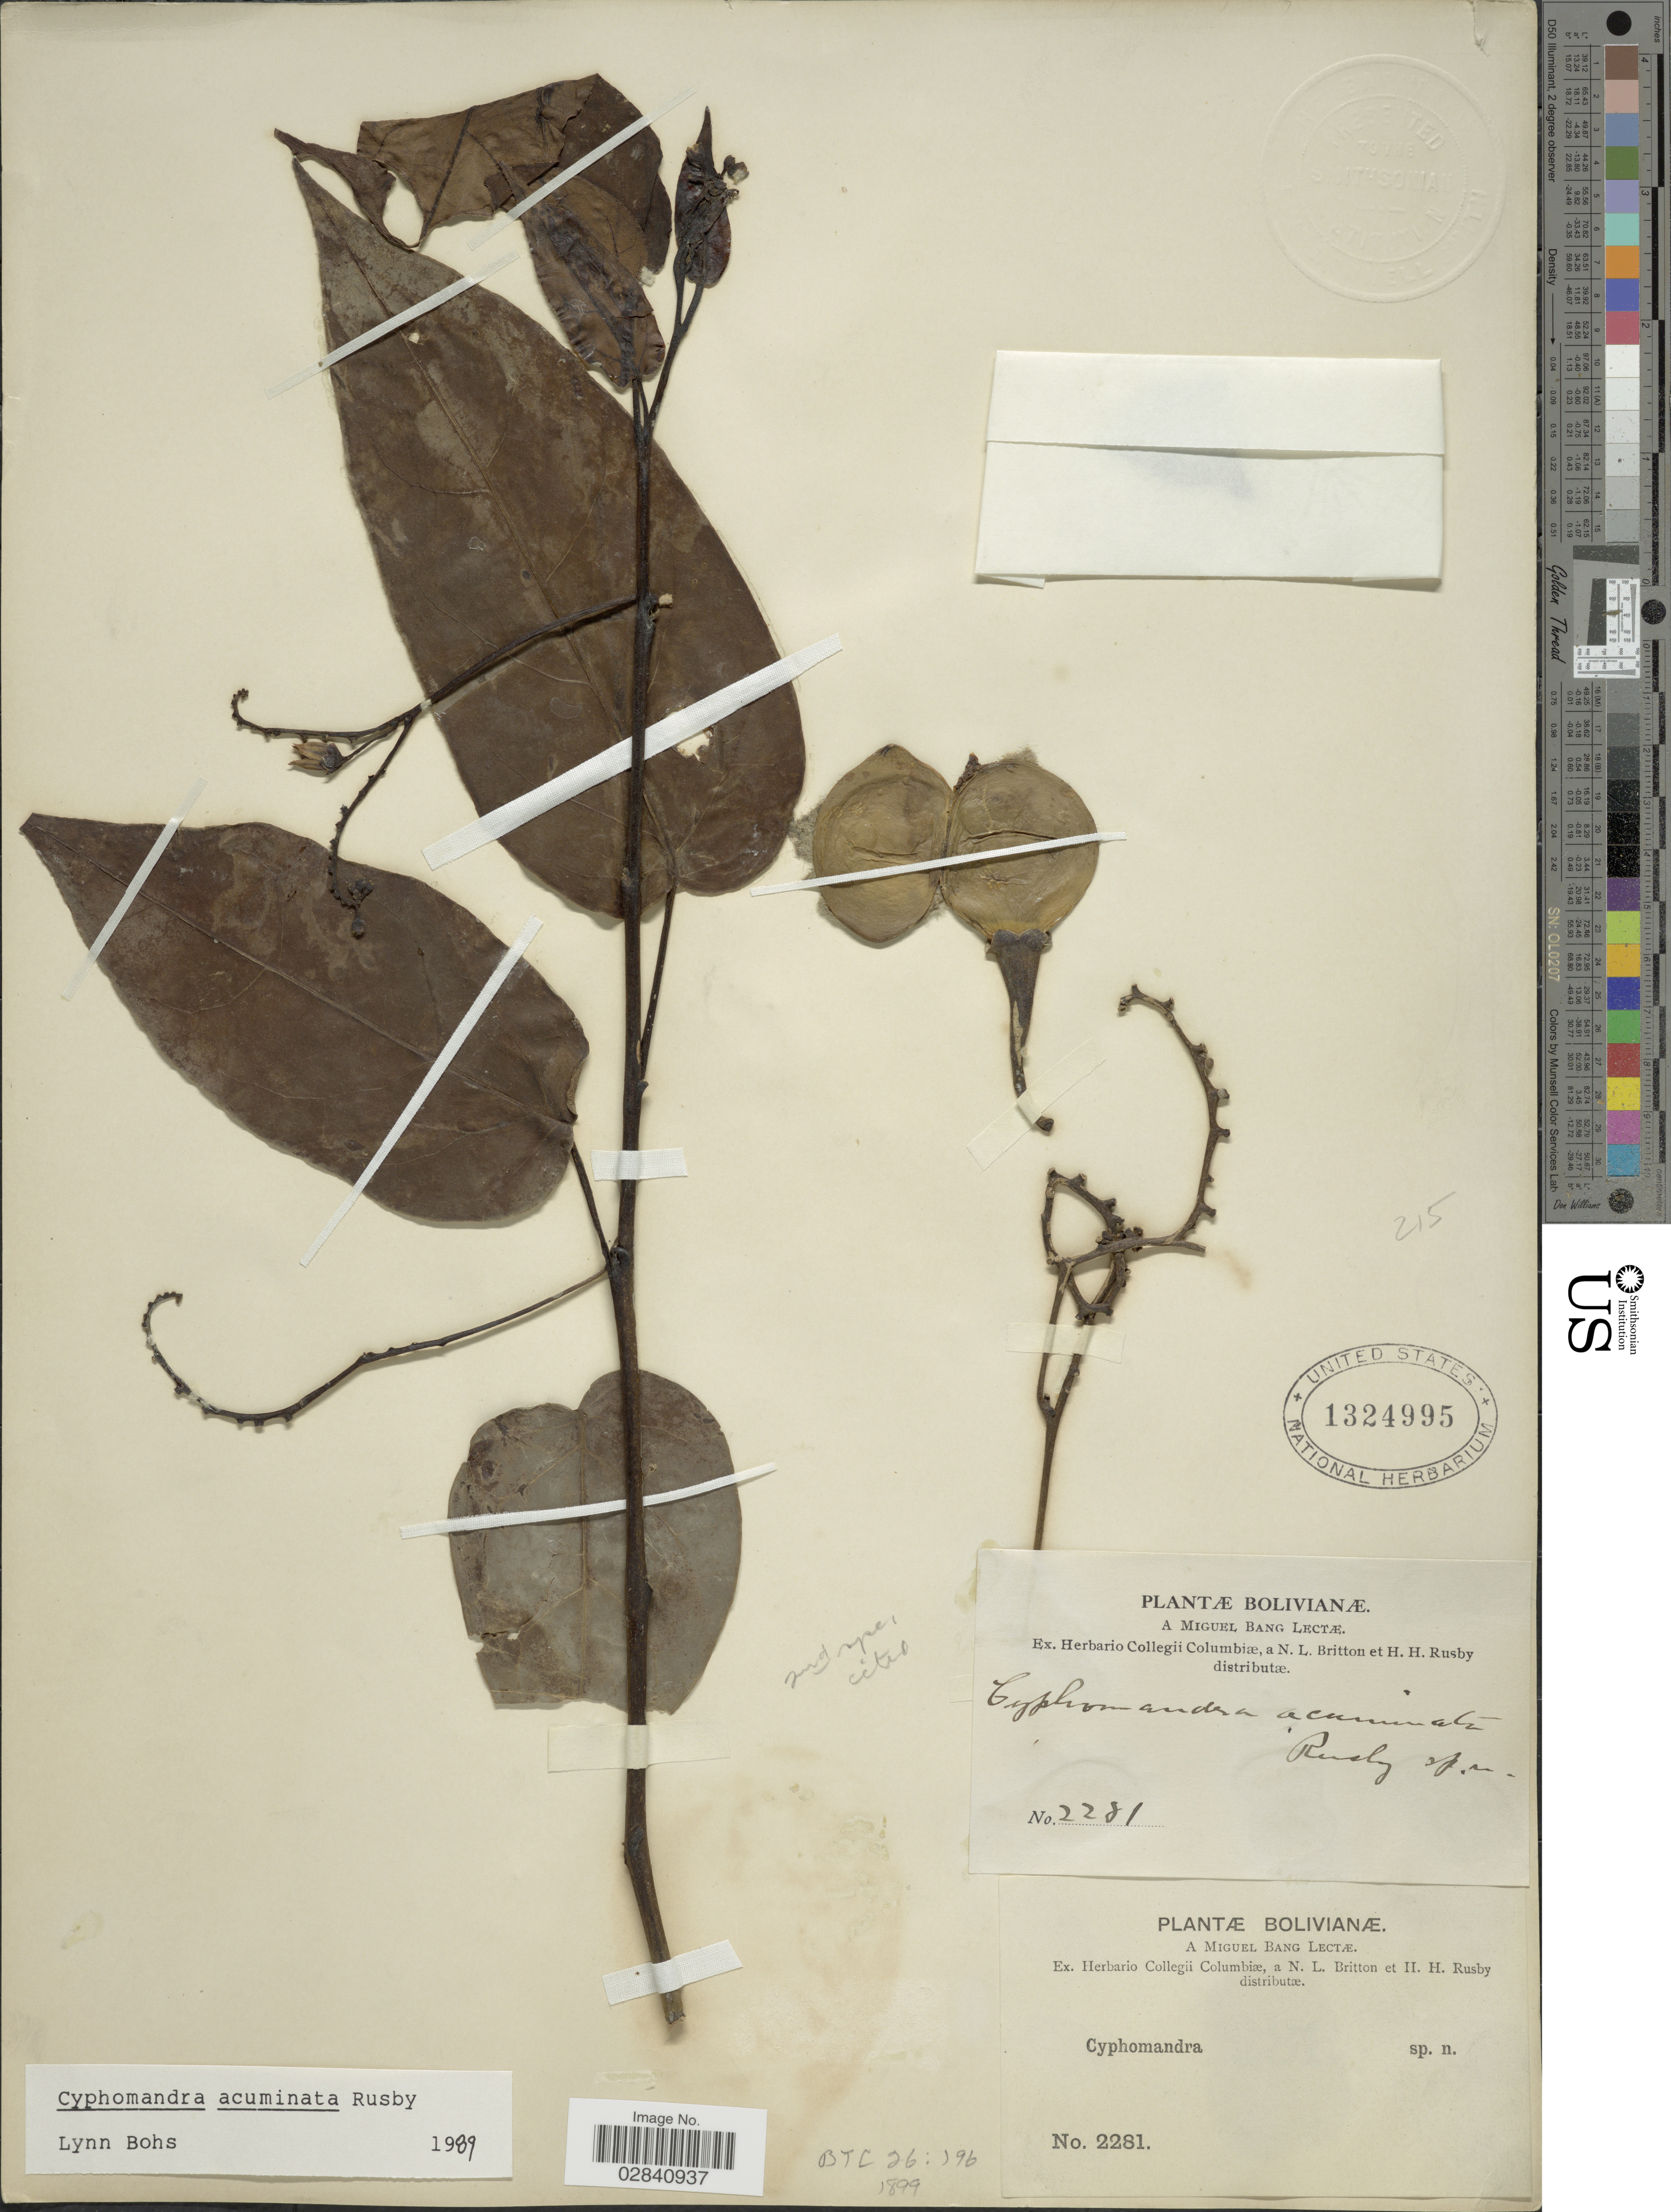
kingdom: Plantae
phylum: Tracheophyta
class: Magnoliopsida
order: Solanales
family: Solanaceae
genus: Cyphomandra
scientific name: Cyphomandra acuminata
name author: Rusby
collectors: M. Bang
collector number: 2281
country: Bolivia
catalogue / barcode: US 1324995